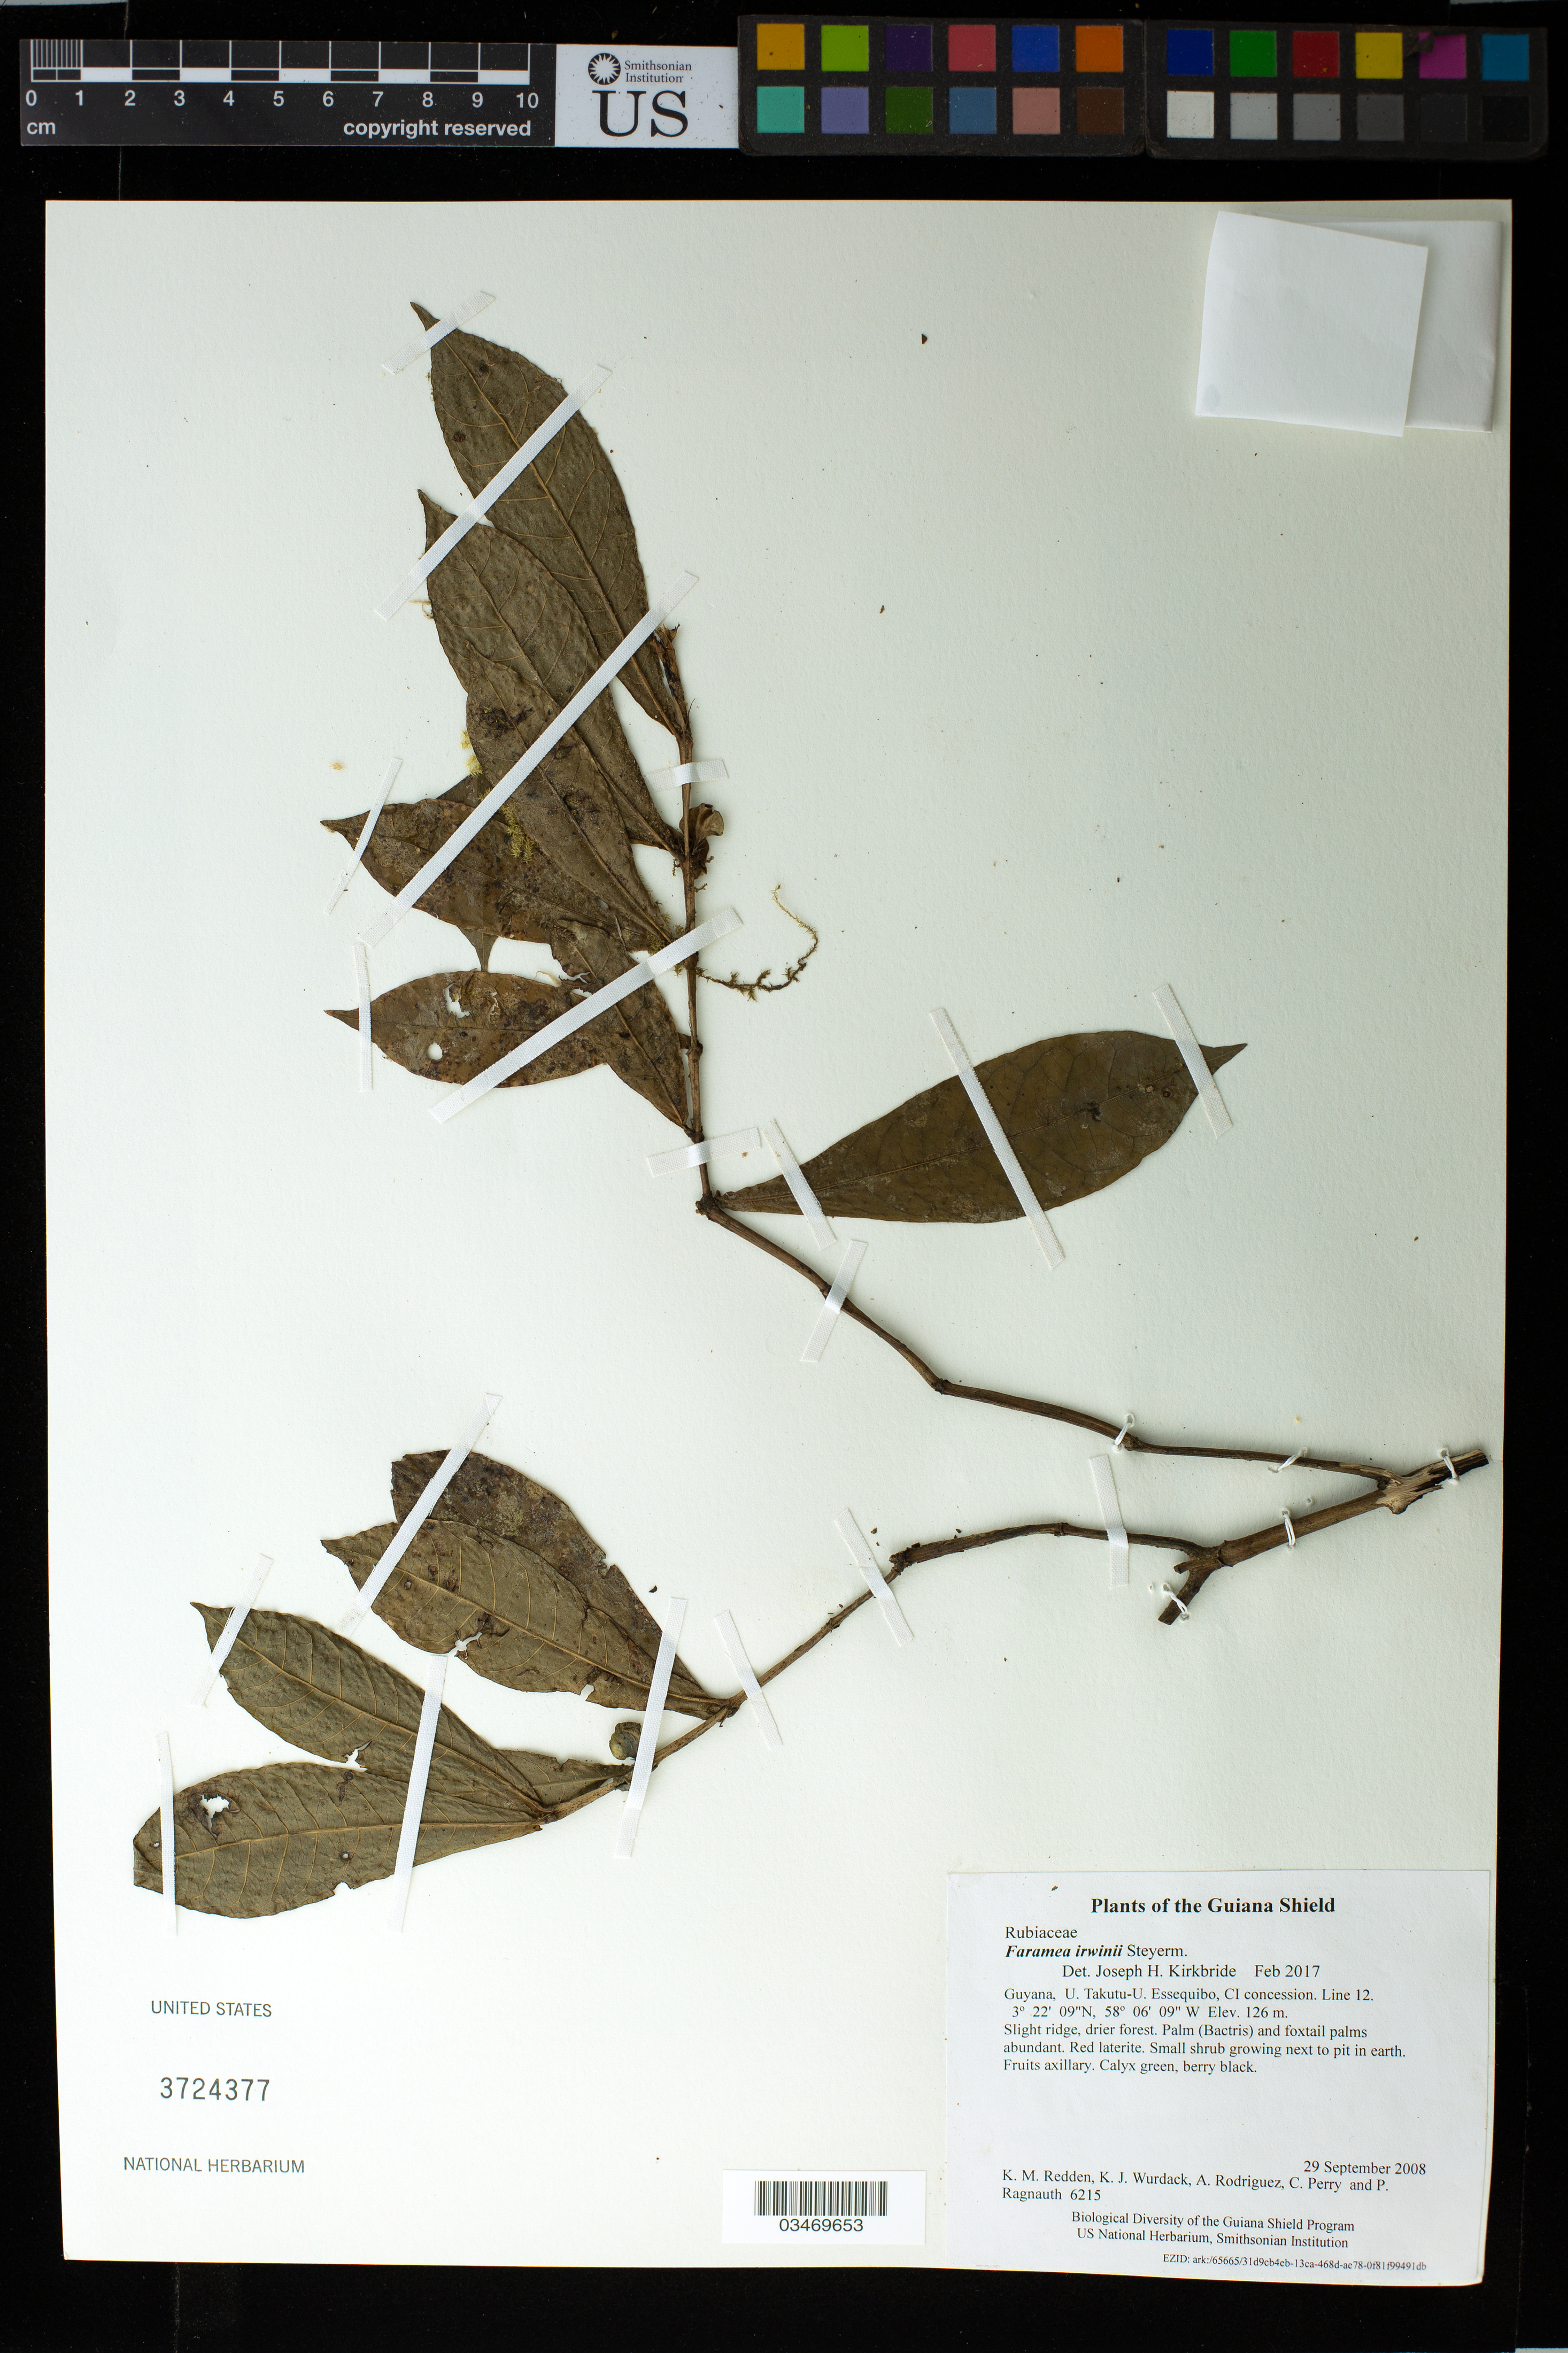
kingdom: Plantae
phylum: Tracheophyta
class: Magnoliopsida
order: Gentianales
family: Rubiaceae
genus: Faramea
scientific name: Faramea irwinii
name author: Steyerm.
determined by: Kirkbride, J. H.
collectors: K. M. Redden, K. Wurdack, A. Rodriguez, C. Perry & P. Ragnauth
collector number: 6215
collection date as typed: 29 September 2008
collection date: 2008-09-29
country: Guyana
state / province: U. Takutu-U. Essequibo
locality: CI concession. Line 12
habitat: Slight ridge, drier forest. Palm (Bactris) and foxtail palms abundant. Red laterite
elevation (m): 126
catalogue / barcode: US 3724377